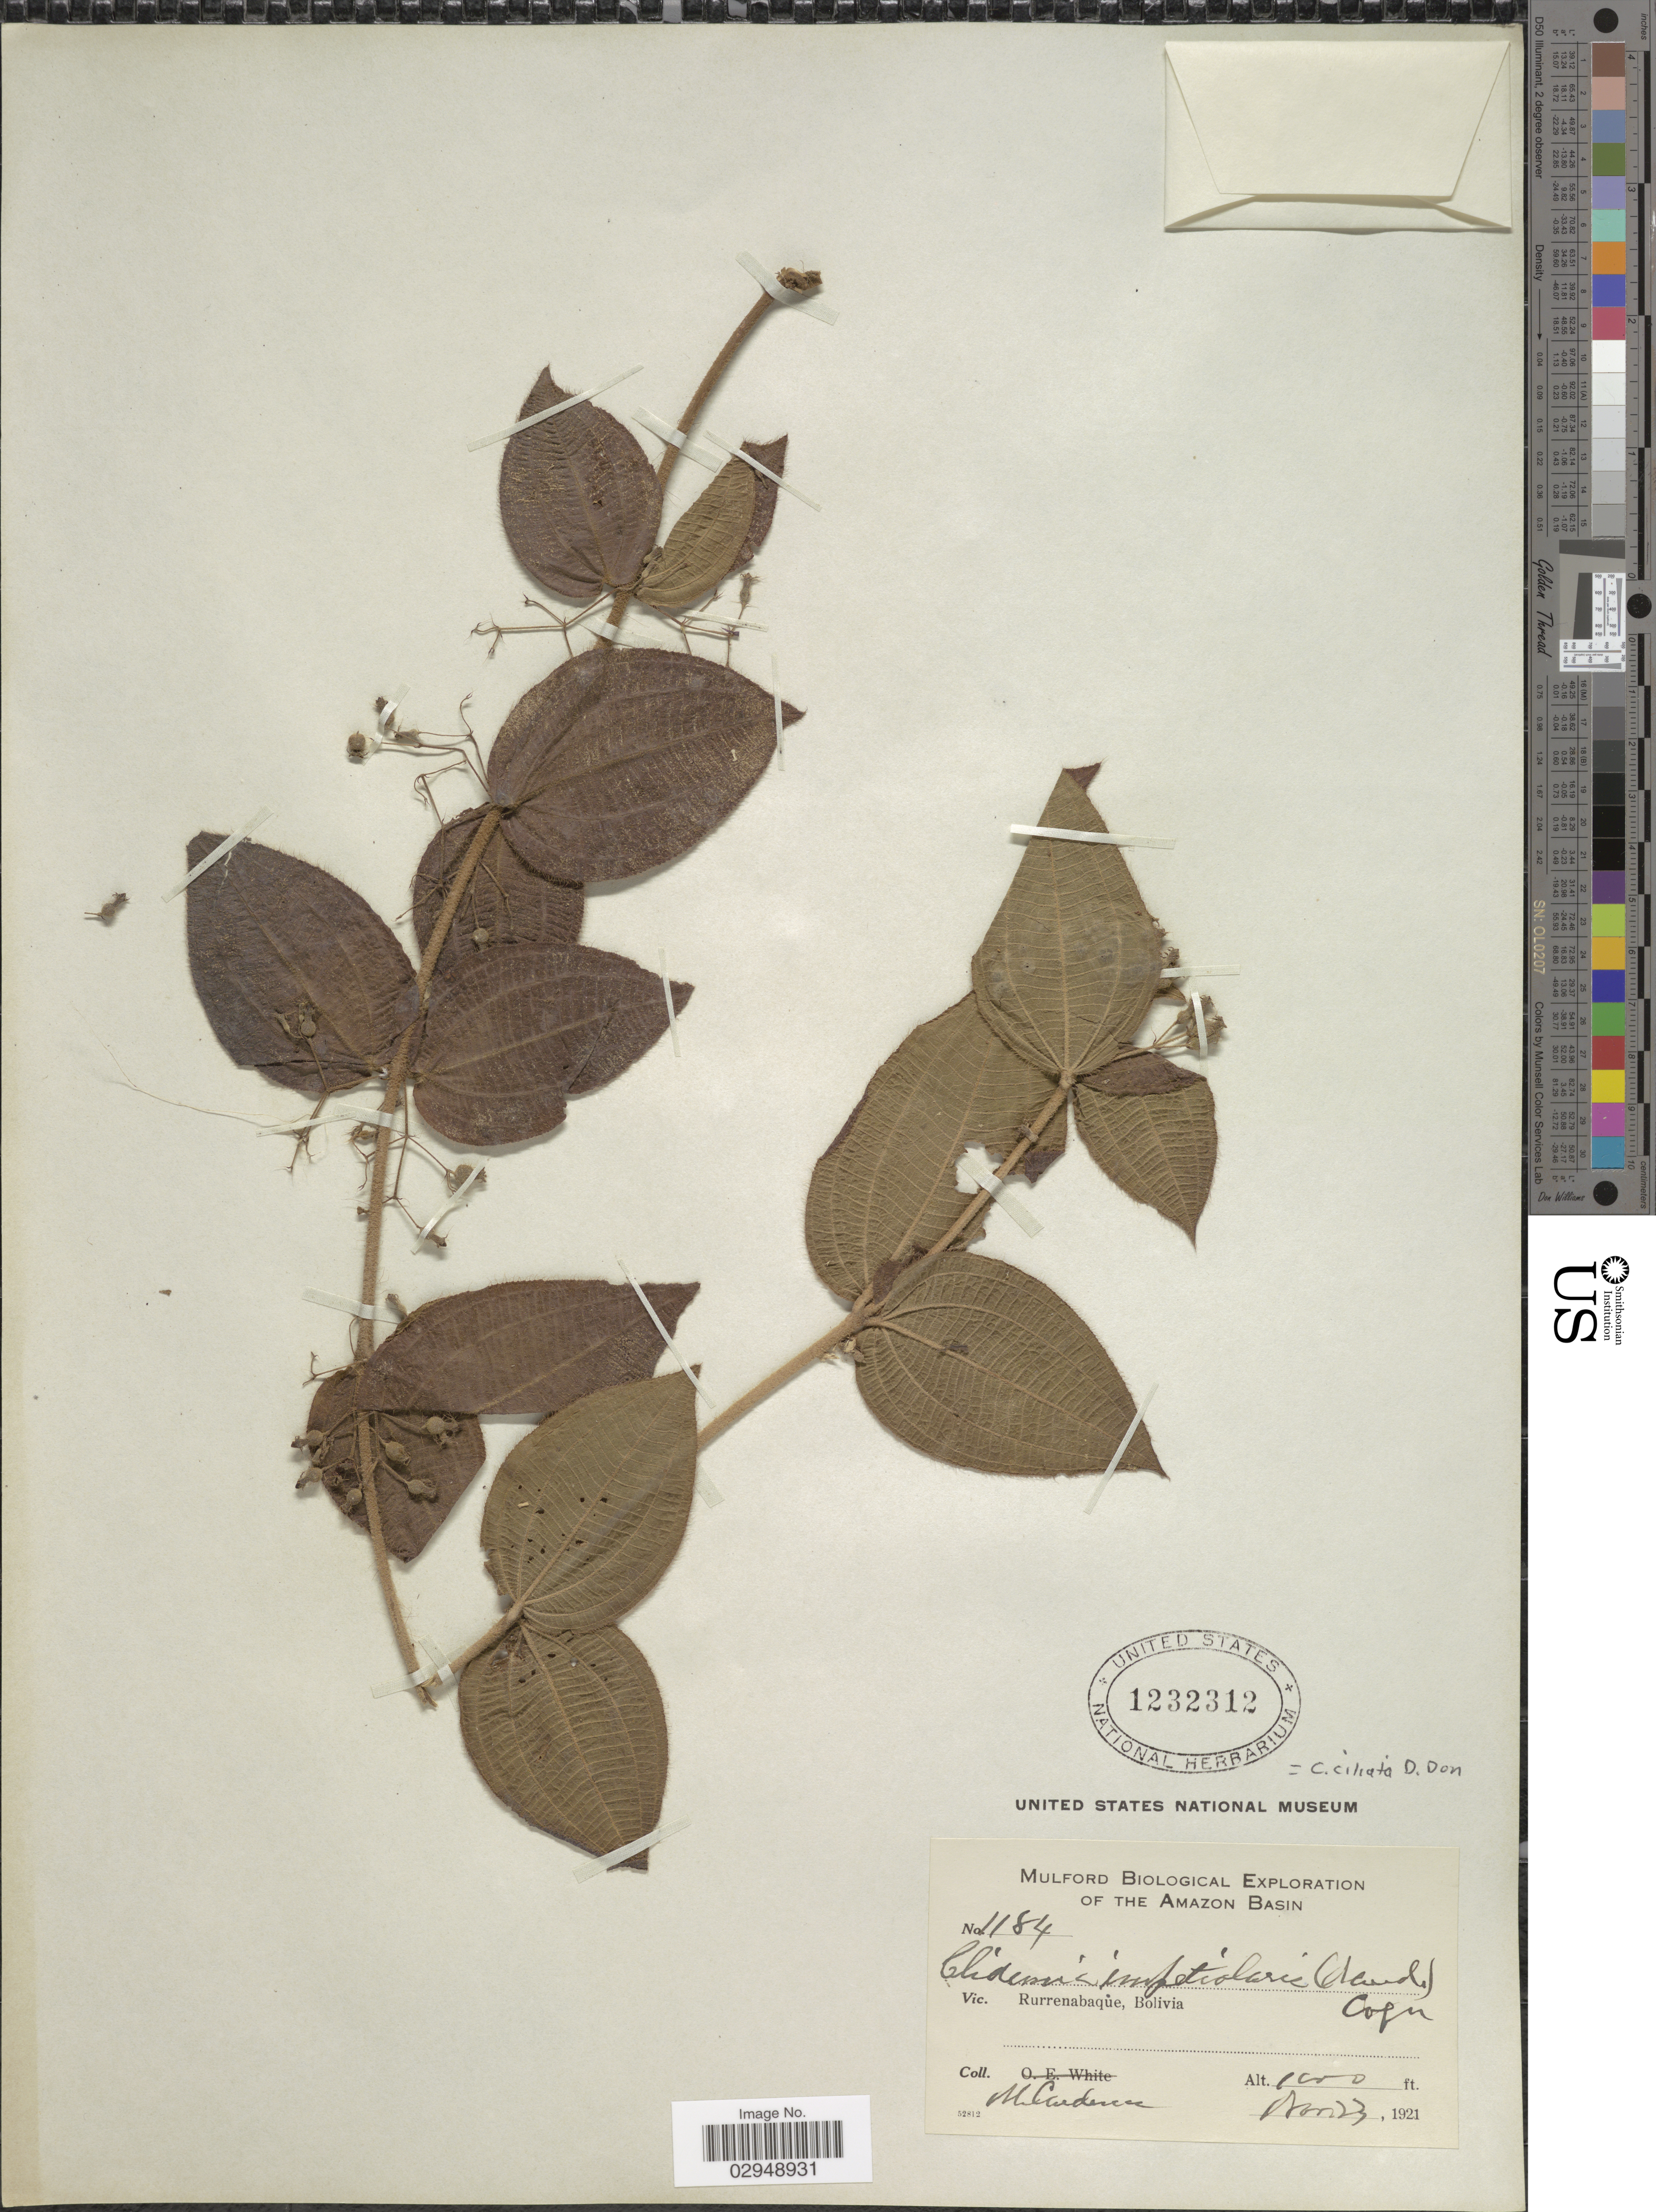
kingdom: Plantae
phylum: Tracheophyta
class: Magnoliopsida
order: Myrtales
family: Melastomataceae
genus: Clidemia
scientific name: Clidemia ciliata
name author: D. Don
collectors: M. Cárdenas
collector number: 1184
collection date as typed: Nov. 23, 1921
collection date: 1921-11-23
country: Bolivia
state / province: Beni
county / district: José Ballivián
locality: Rurrenabaque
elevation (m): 305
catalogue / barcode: US 1232312